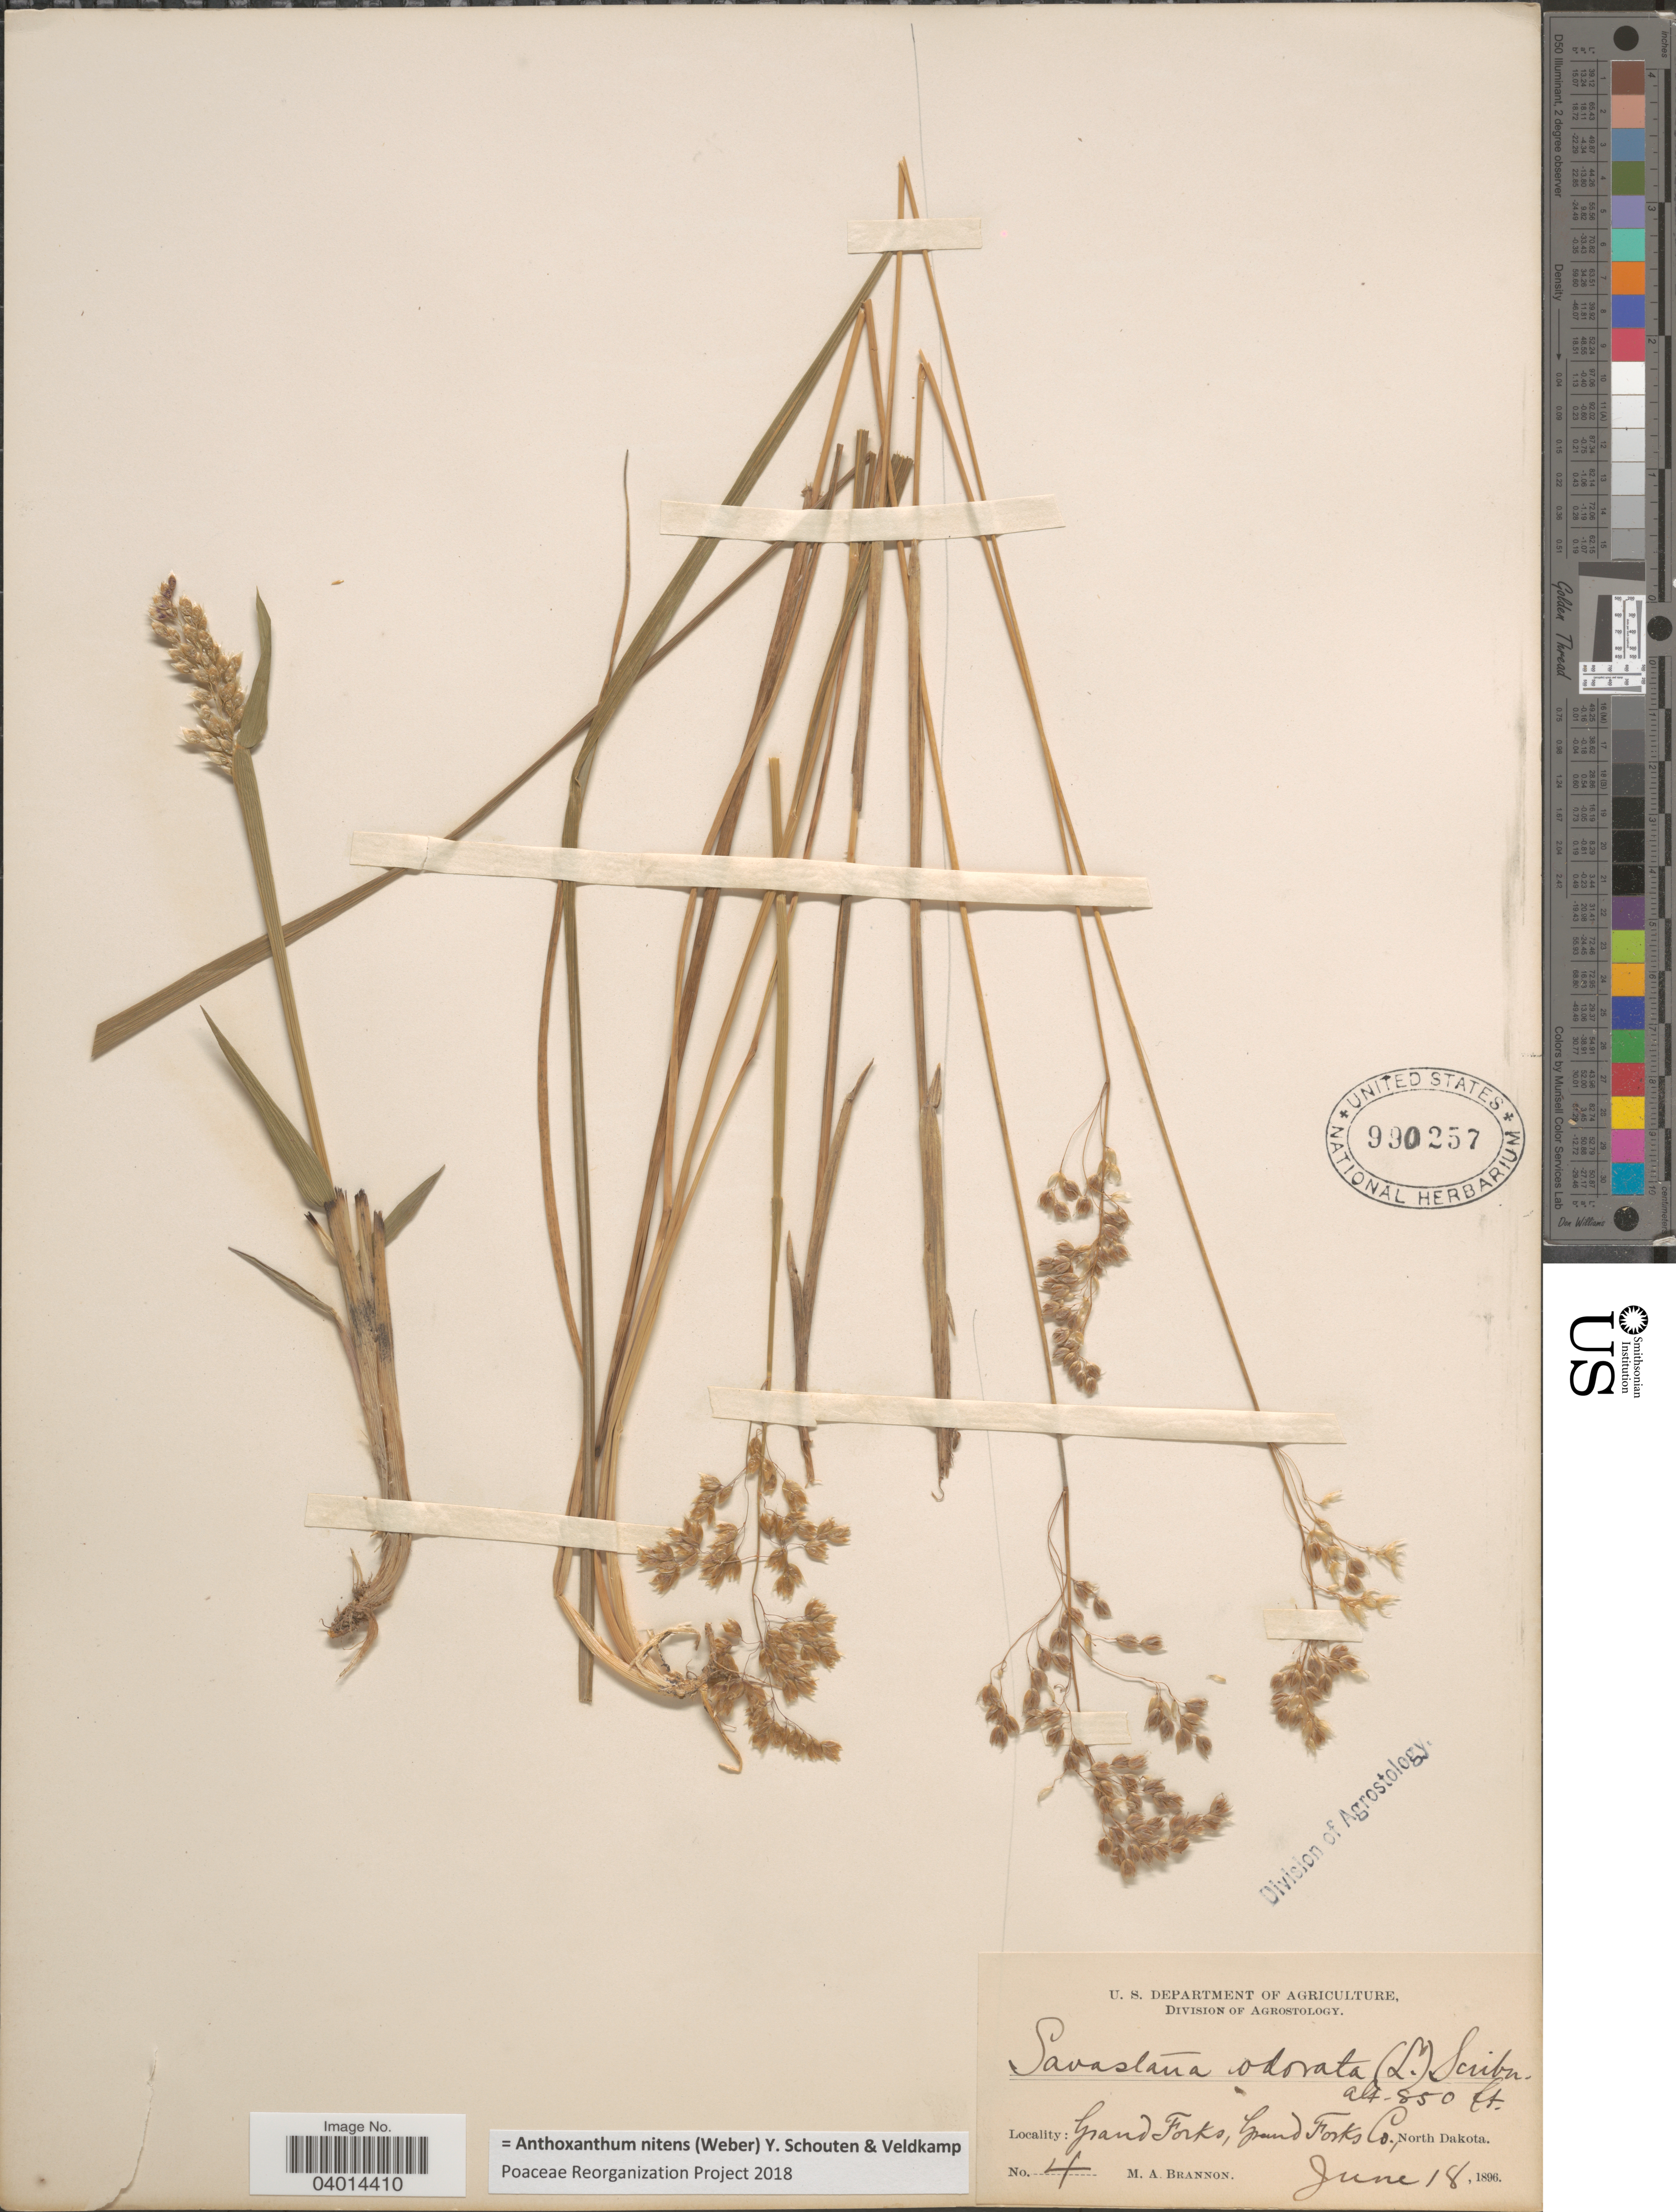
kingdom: Plantae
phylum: Tracheophyta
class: Liliopsida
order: Poales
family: Poaceae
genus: Anthoxanthum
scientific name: Anthoxanthum nitens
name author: (G.H. Weber) R.T.A. Schouten & Veldkamp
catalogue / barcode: US 990257-2